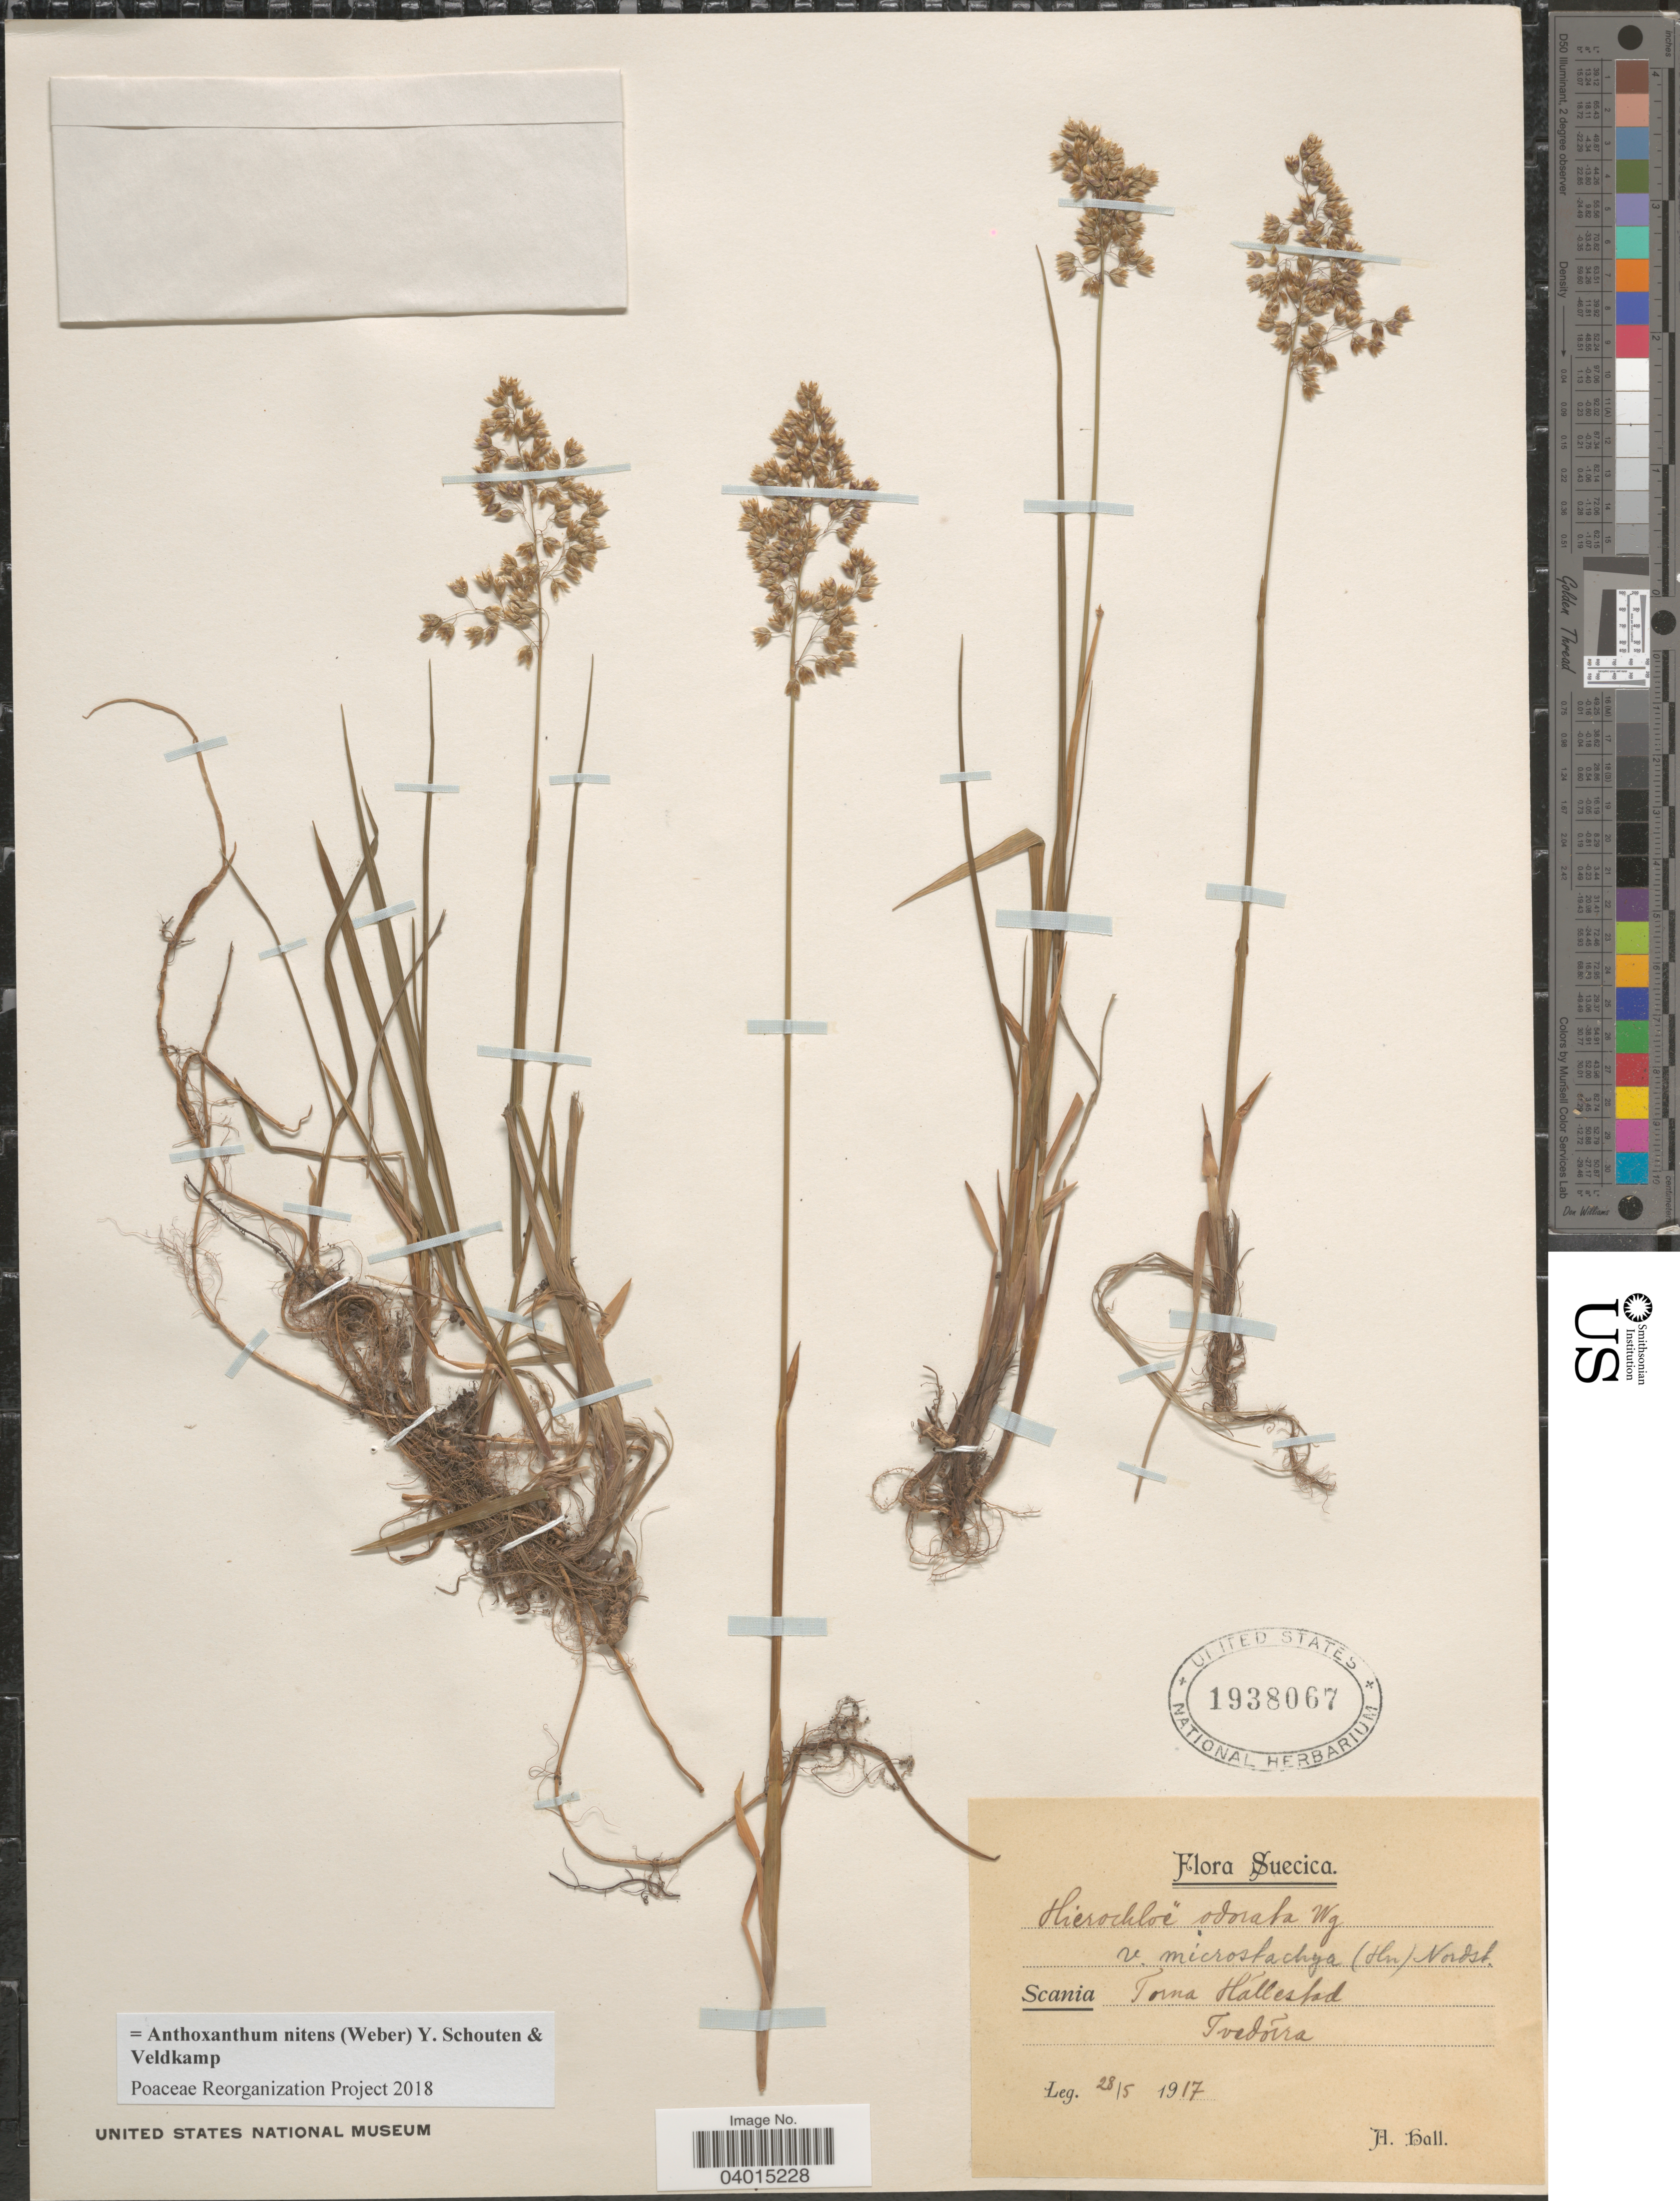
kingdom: Plantae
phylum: Tracheophyta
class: Liliopsida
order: Poales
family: Poaceae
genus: Anthoxanthum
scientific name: Anthoxanthum nitens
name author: (G.H. Weber) R.T.A. Schouten & Veldkamp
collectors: A. Hall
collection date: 1917-05-28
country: Sweden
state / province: Skåne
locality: Suecica. Scania Torna Hallestad. Tvedõrra.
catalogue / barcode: US 1938067